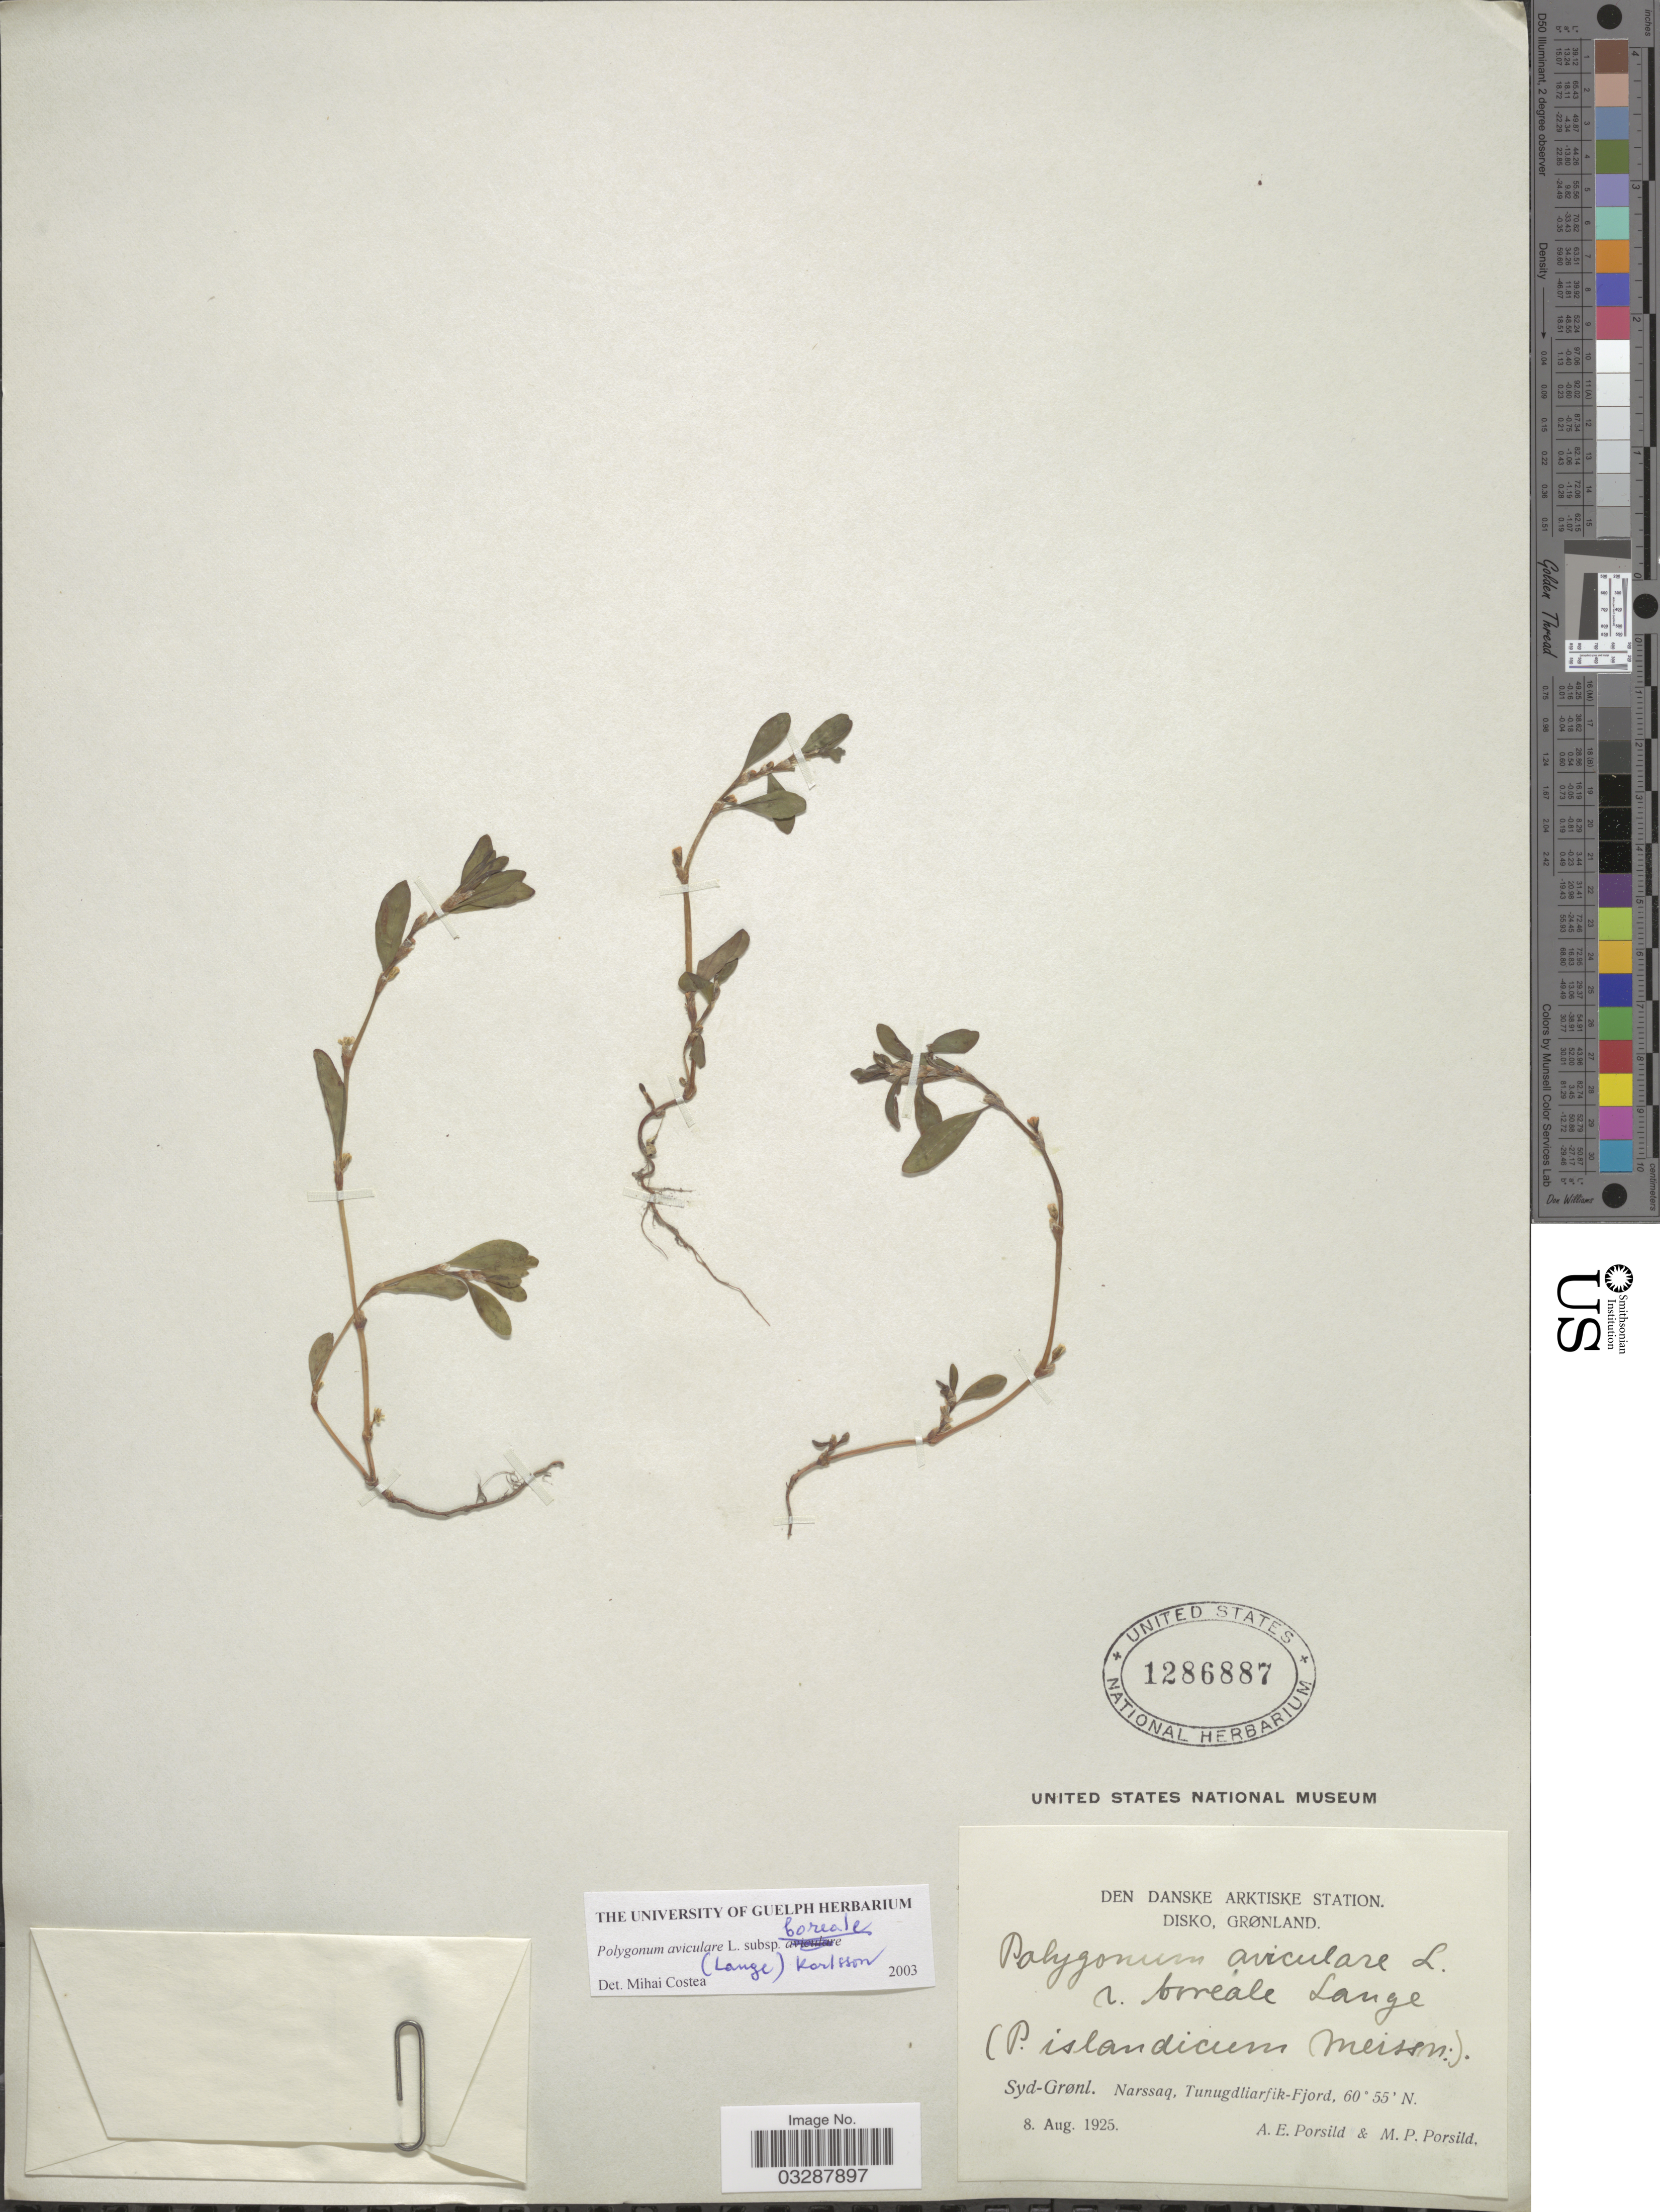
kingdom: Plantae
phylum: Tracheophyta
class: Magnoliopsida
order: Caryophyllales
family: Polygonaceae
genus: Polygonum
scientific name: Polygonum aviculare subsp. boreale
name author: (Lange) Karlsson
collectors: A. E. Porsild & M. P. Porsild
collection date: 1925-08-08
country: Greenland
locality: Den Danske Arktiske Station. Disko, Grønland, Syd-Grønl. Narssaq, Tunugdliarfik-Fjord.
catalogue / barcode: US 1286887